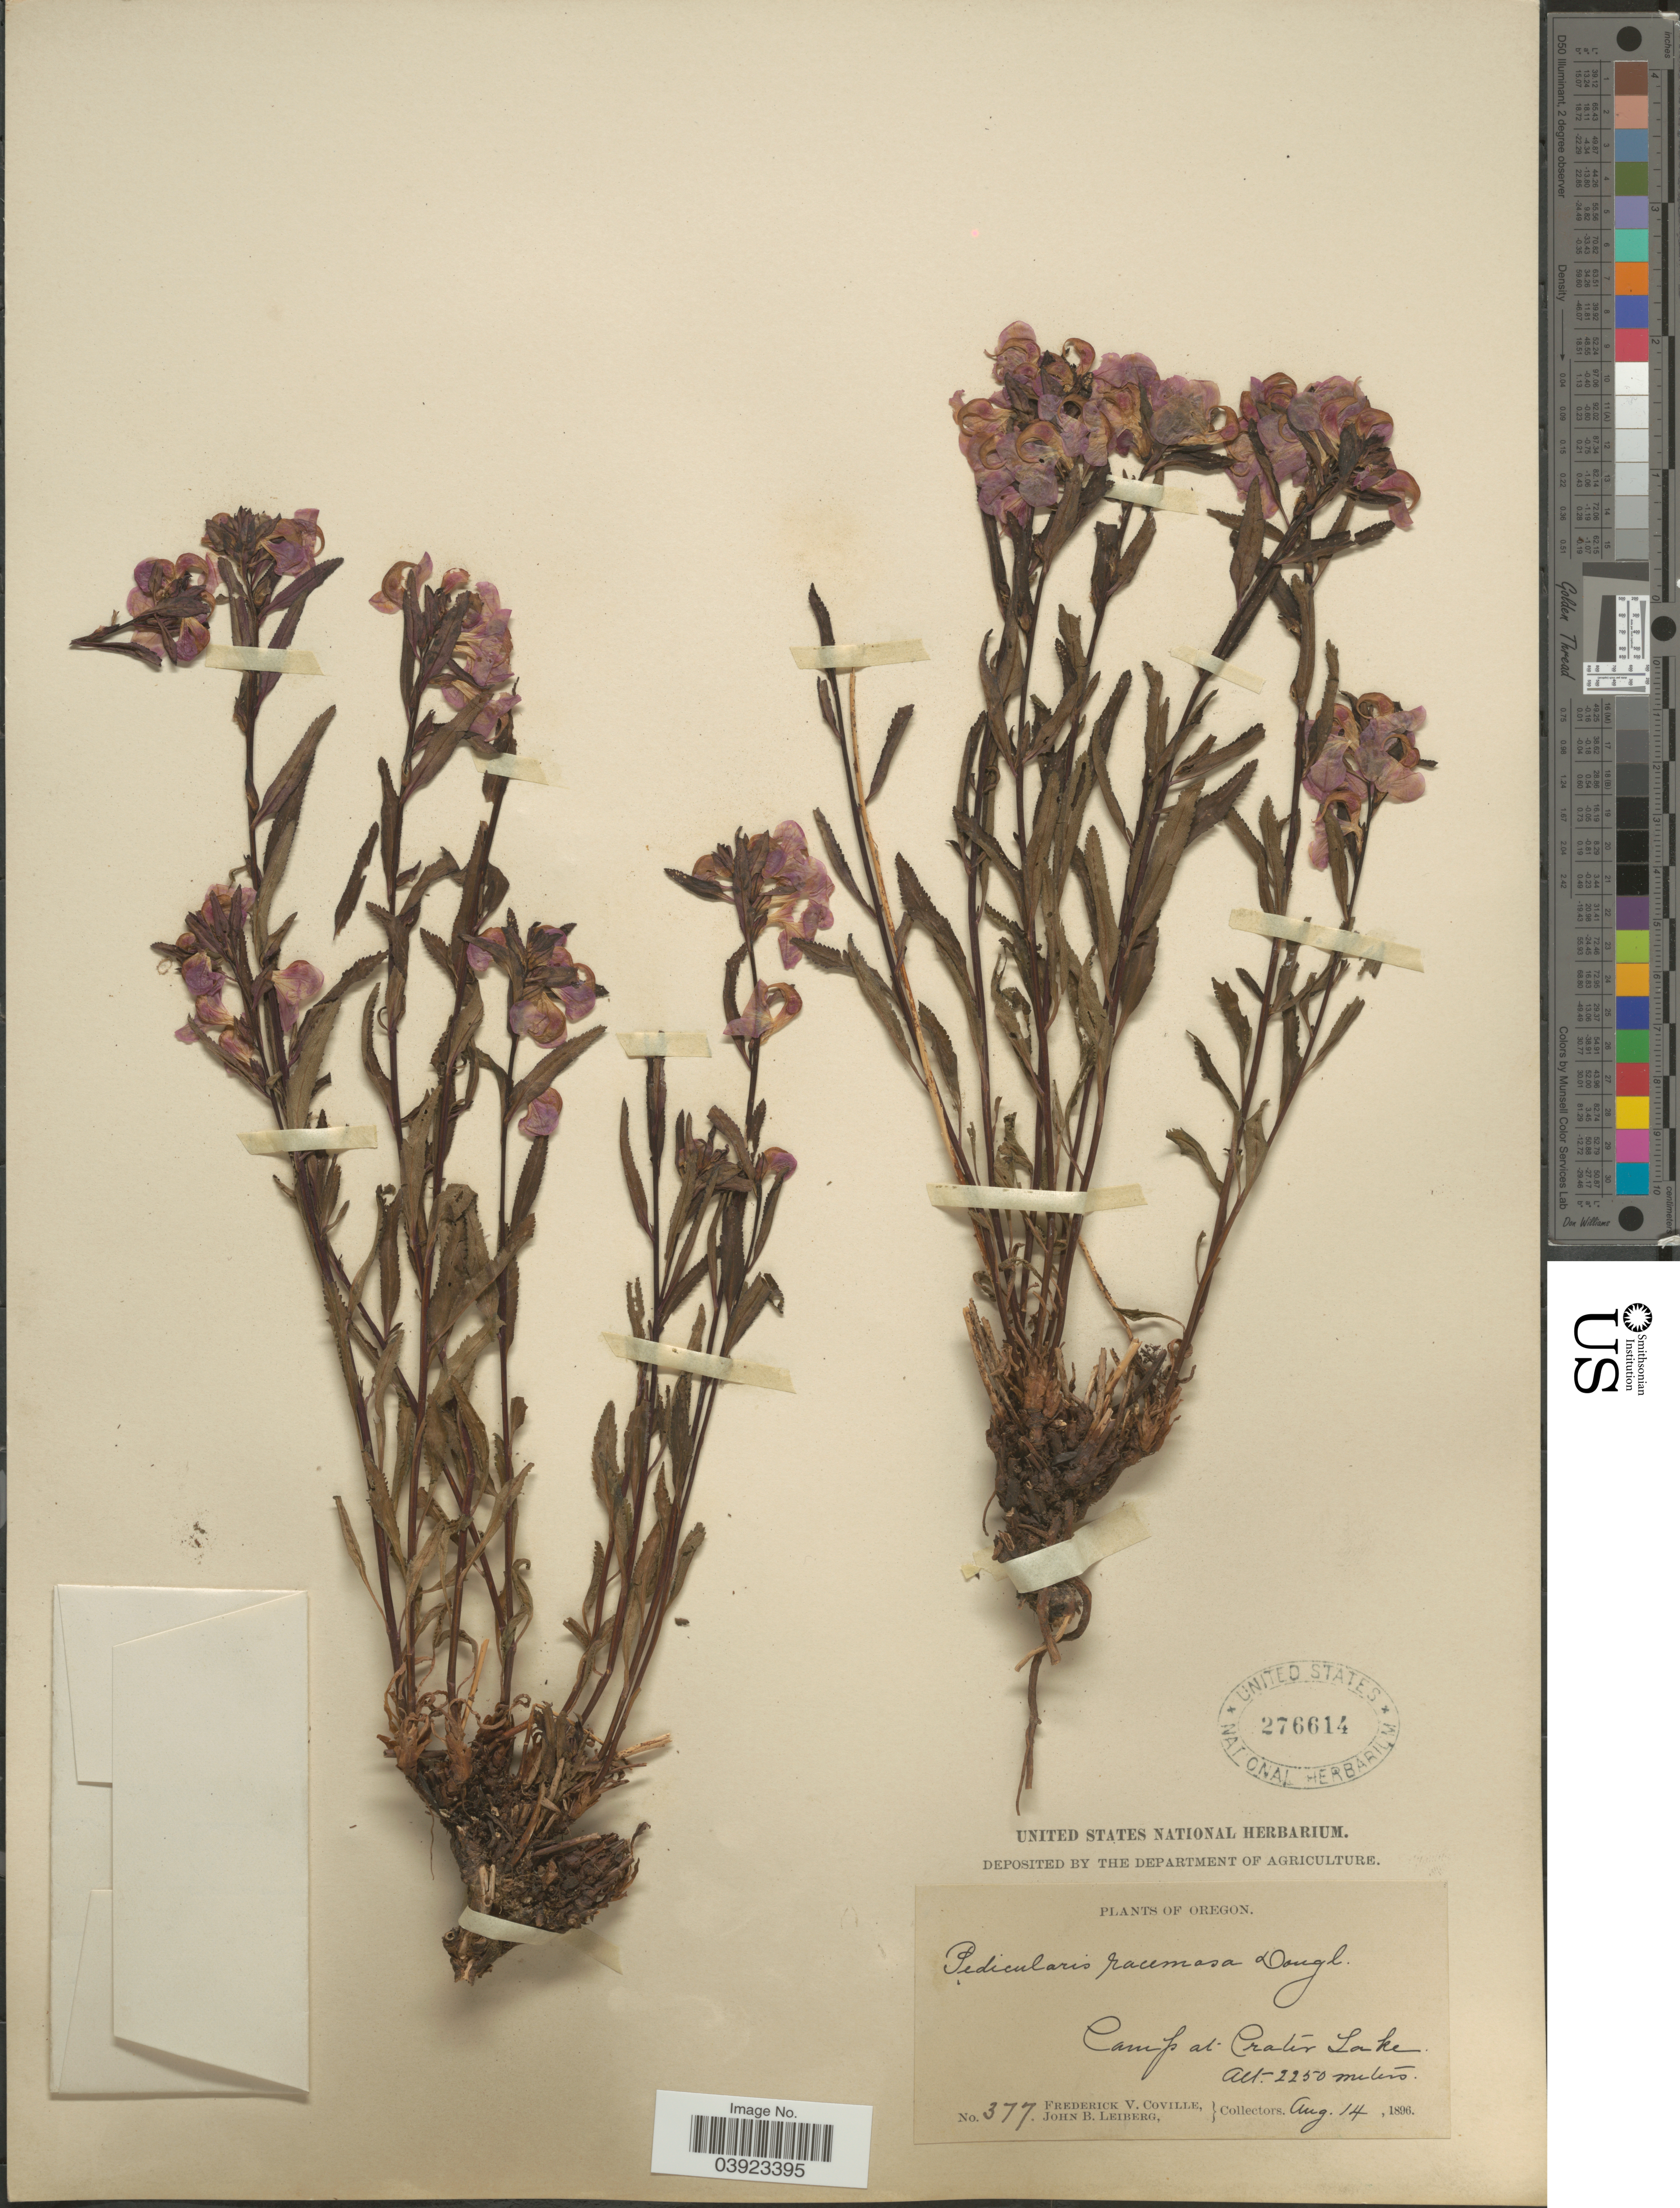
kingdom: Plantae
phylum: Tracheophyta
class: Magnoliopsida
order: Lamiales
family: Orobanchaceae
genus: Pedicularis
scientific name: Pedicularis racemosa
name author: Douglas ex Benth.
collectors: F. V. Coville & J. B. Leiberg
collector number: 377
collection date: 1896-08-14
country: United States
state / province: Oregon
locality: Camp at Crater Lake.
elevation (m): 2250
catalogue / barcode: US 276614